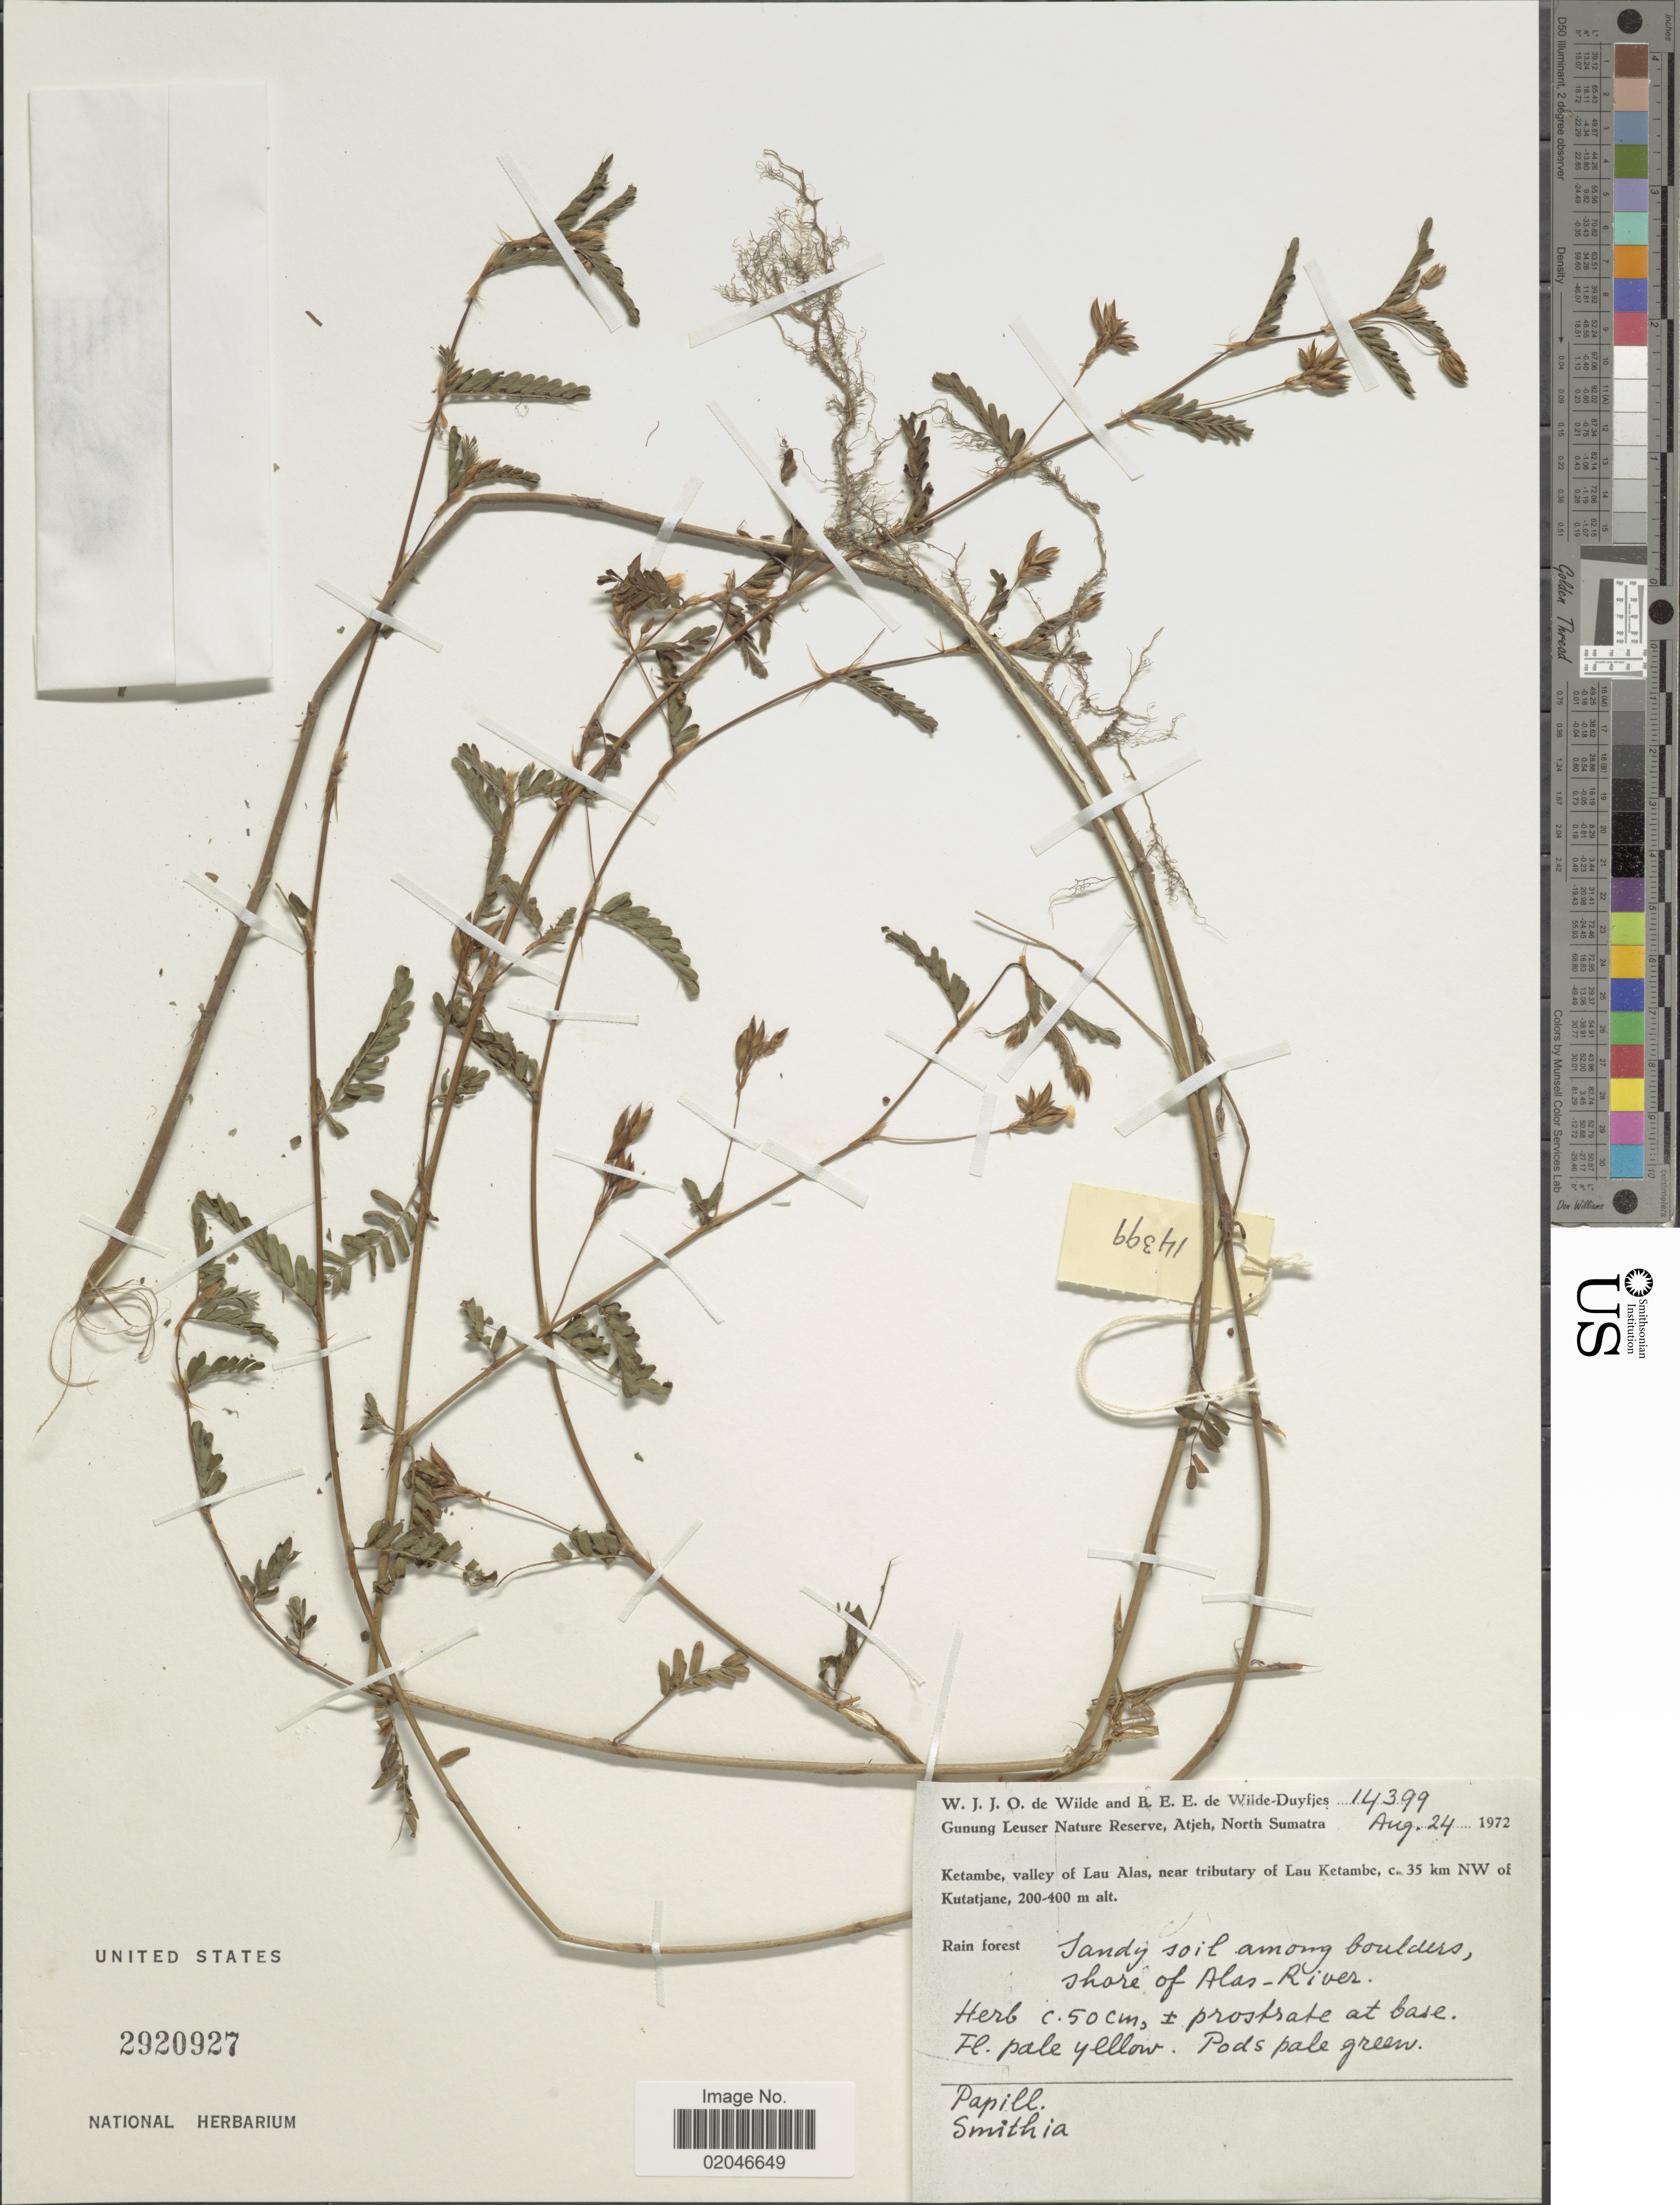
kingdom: Plantae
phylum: Tracheophyta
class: Magnoliopsida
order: Fabales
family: Fabaceae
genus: Smithia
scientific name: Smithia sp.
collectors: W. J. de Wilde & B. E. de Wilde-Duyfjes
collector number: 14399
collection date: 1972-08-24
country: Indonesia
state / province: Sumatra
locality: Gunung Leuser Nature Reserve, Atjeh North, North Sumatra, Ketambe, valley of Lau Alas, near tributart of Lau Ketambe, c. 35 km NW of Kutatjane, Rain forest, sandy soil among boulders, shore of Alas-River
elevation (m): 200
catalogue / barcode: US 2920927